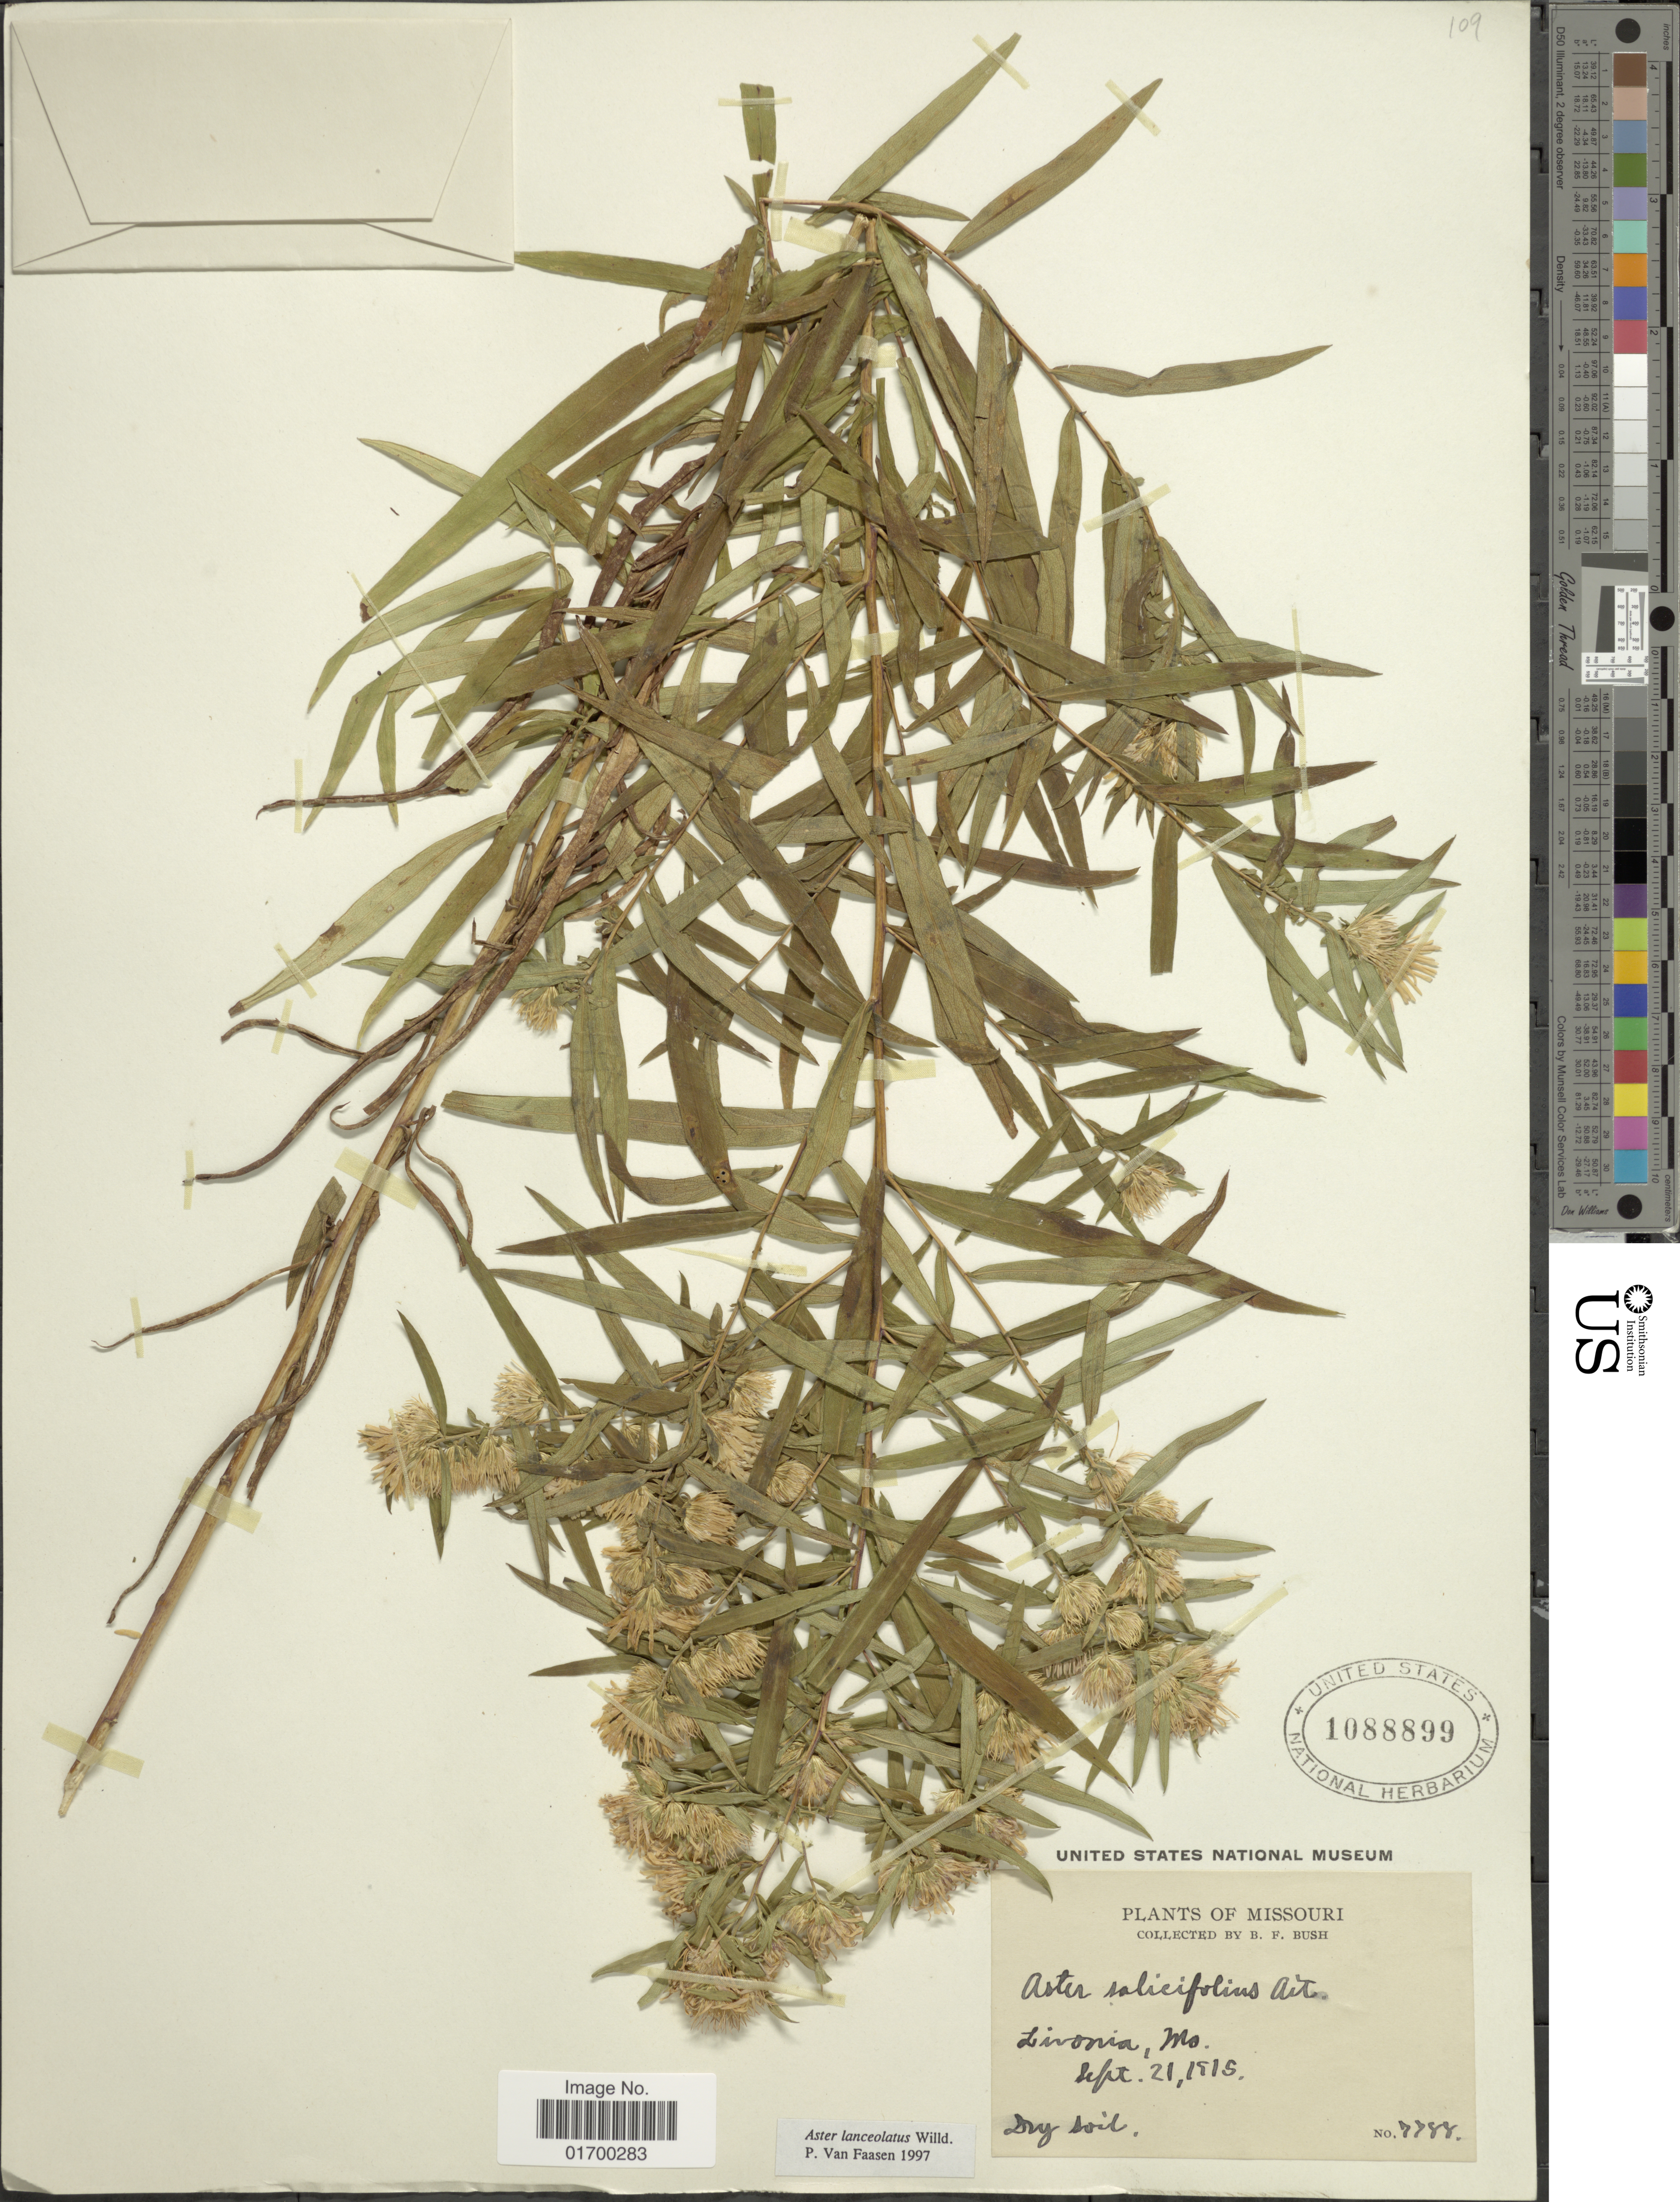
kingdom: Plantae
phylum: Tracheophyta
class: Magnoliopsida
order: Asterales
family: Asteraceae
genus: Symphyotrichum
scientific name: Symphyotrichum lanceolatum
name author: (Willd.) G.L. Nesom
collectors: B. F. Bush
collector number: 7788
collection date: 1915-09-21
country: United States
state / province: Missouri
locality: Livonia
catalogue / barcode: US 1088899